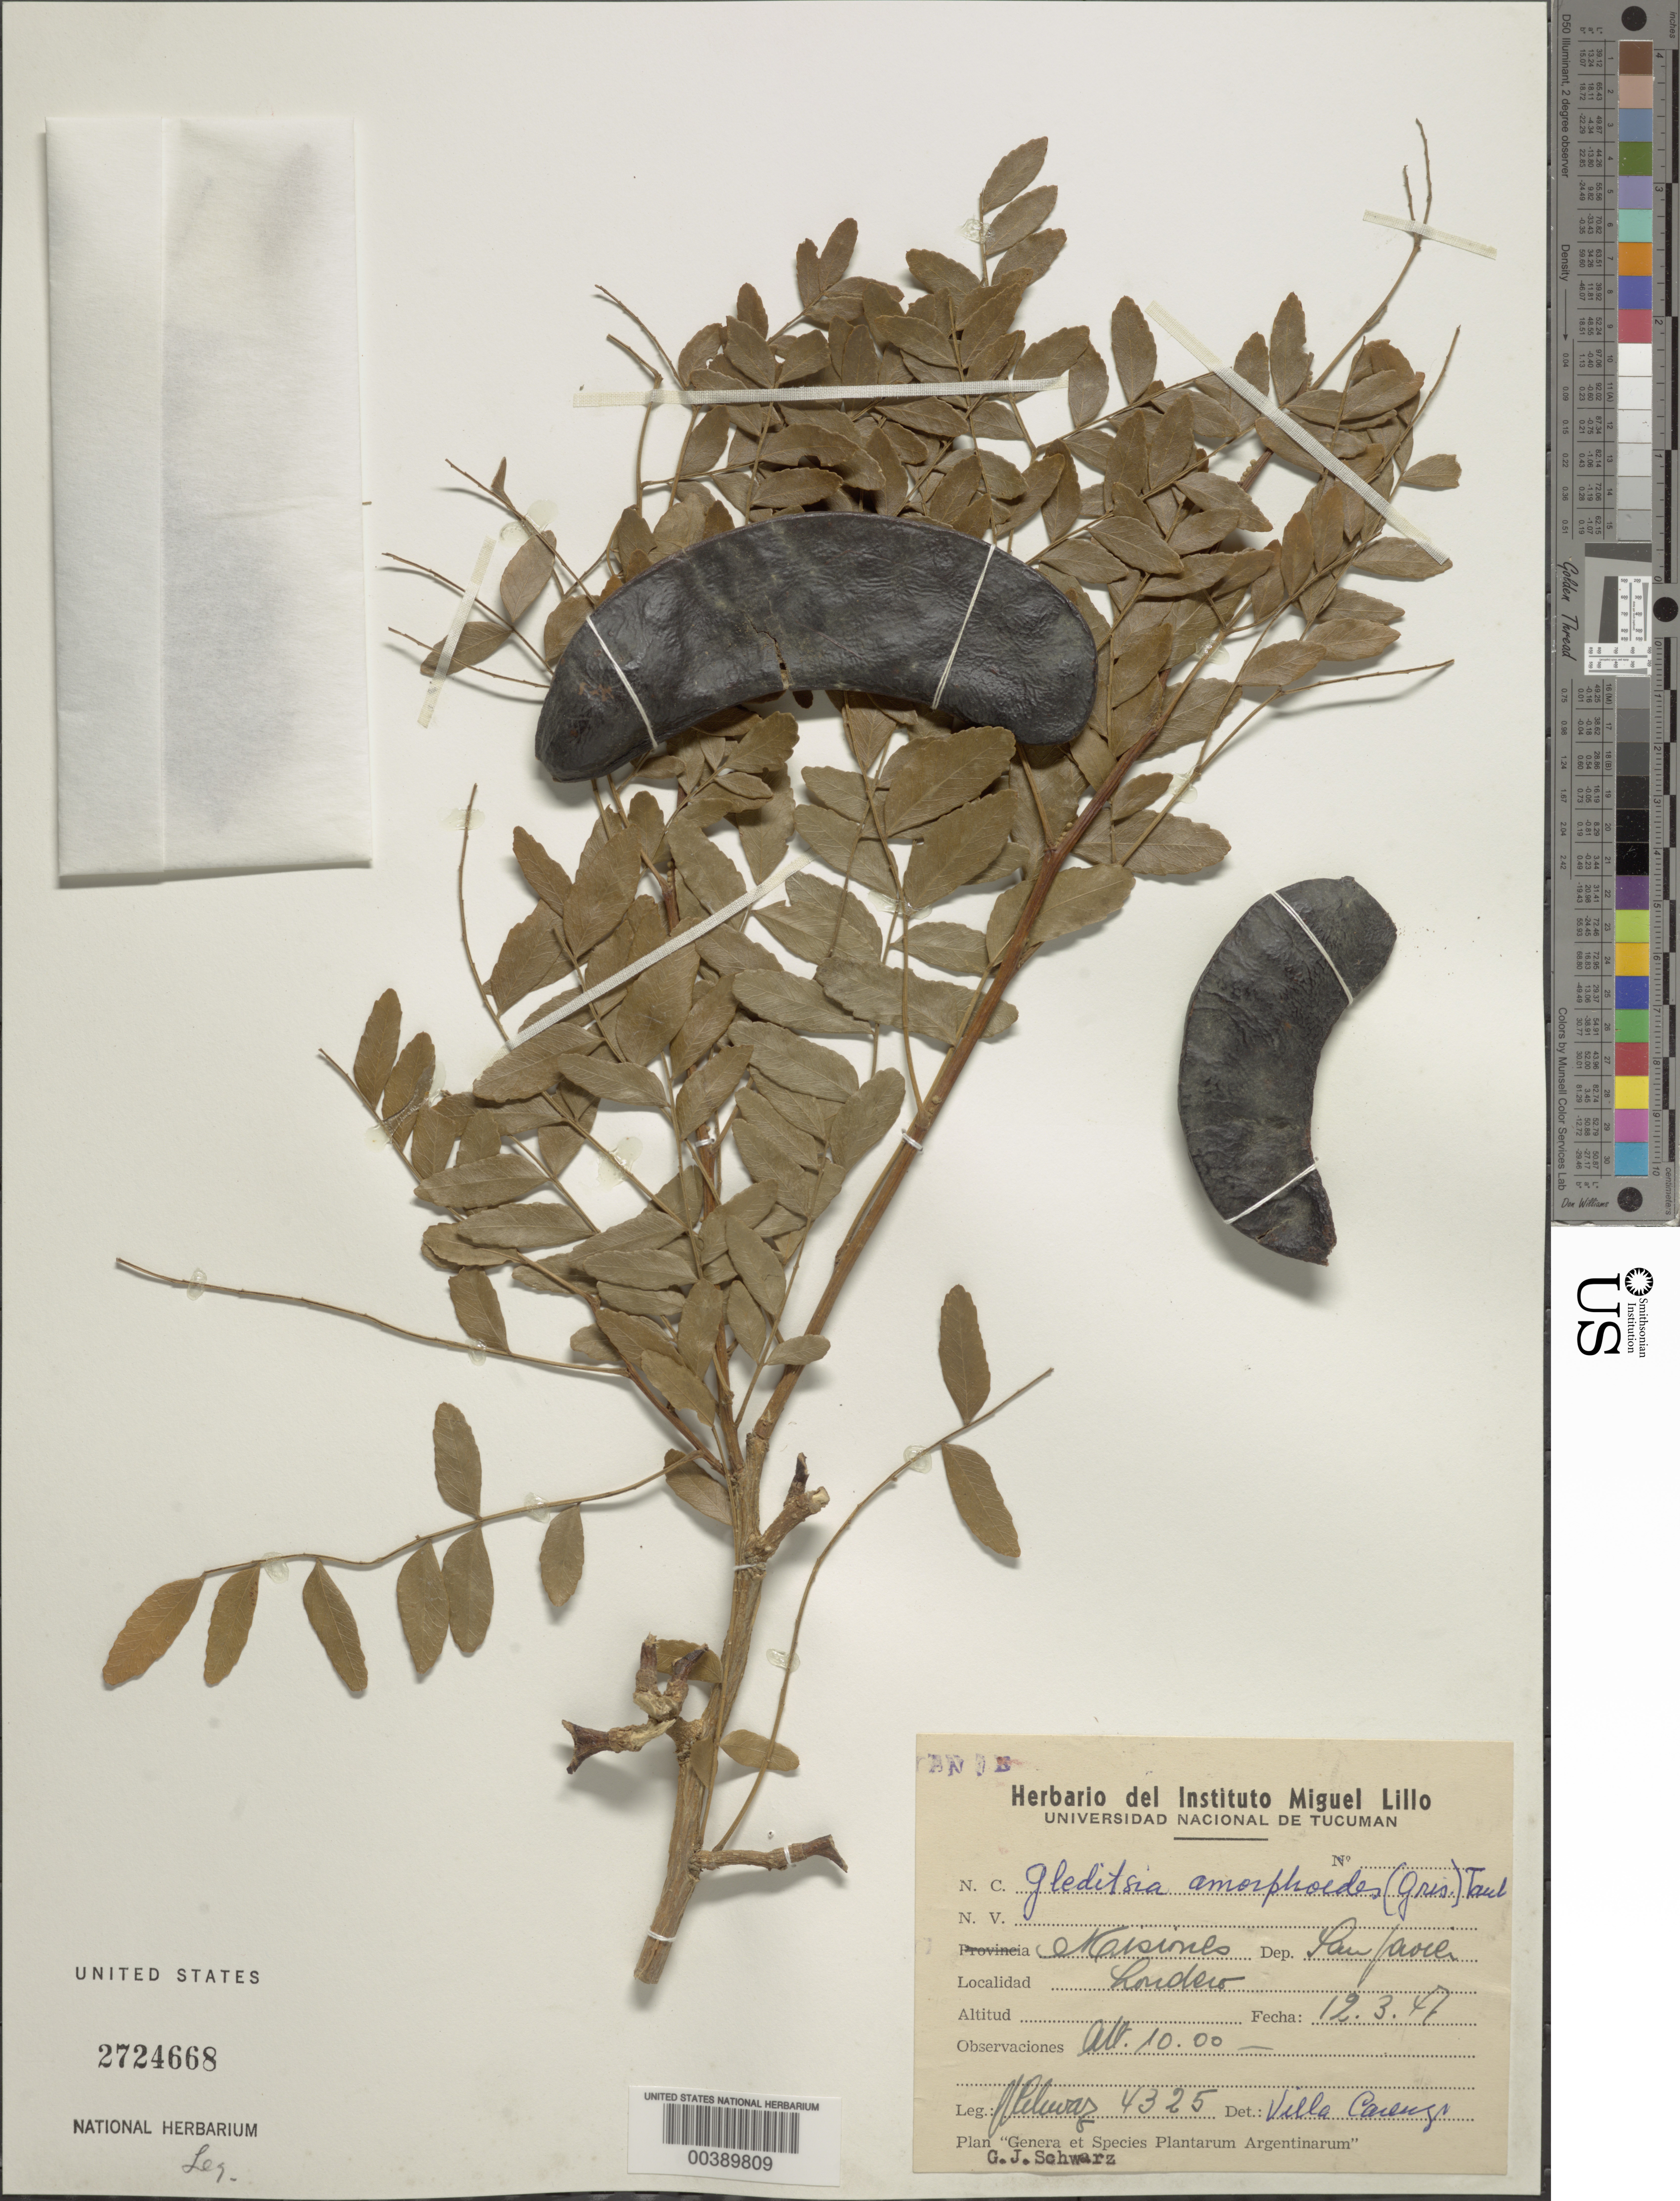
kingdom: Plantae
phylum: Tracheophyta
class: Magnoliopsida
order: Fabales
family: Fabaceae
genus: Gleditsia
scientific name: Gleditsia amorphoides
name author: (Griseb.) Taub.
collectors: G. J. Schwarz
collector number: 4325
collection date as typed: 12 Mar 1947 or 03 Dec 1947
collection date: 1947-03-12 or 1947-12-03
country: Argentina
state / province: Misiones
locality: Houdero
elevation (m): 10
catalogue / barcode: US 2724668